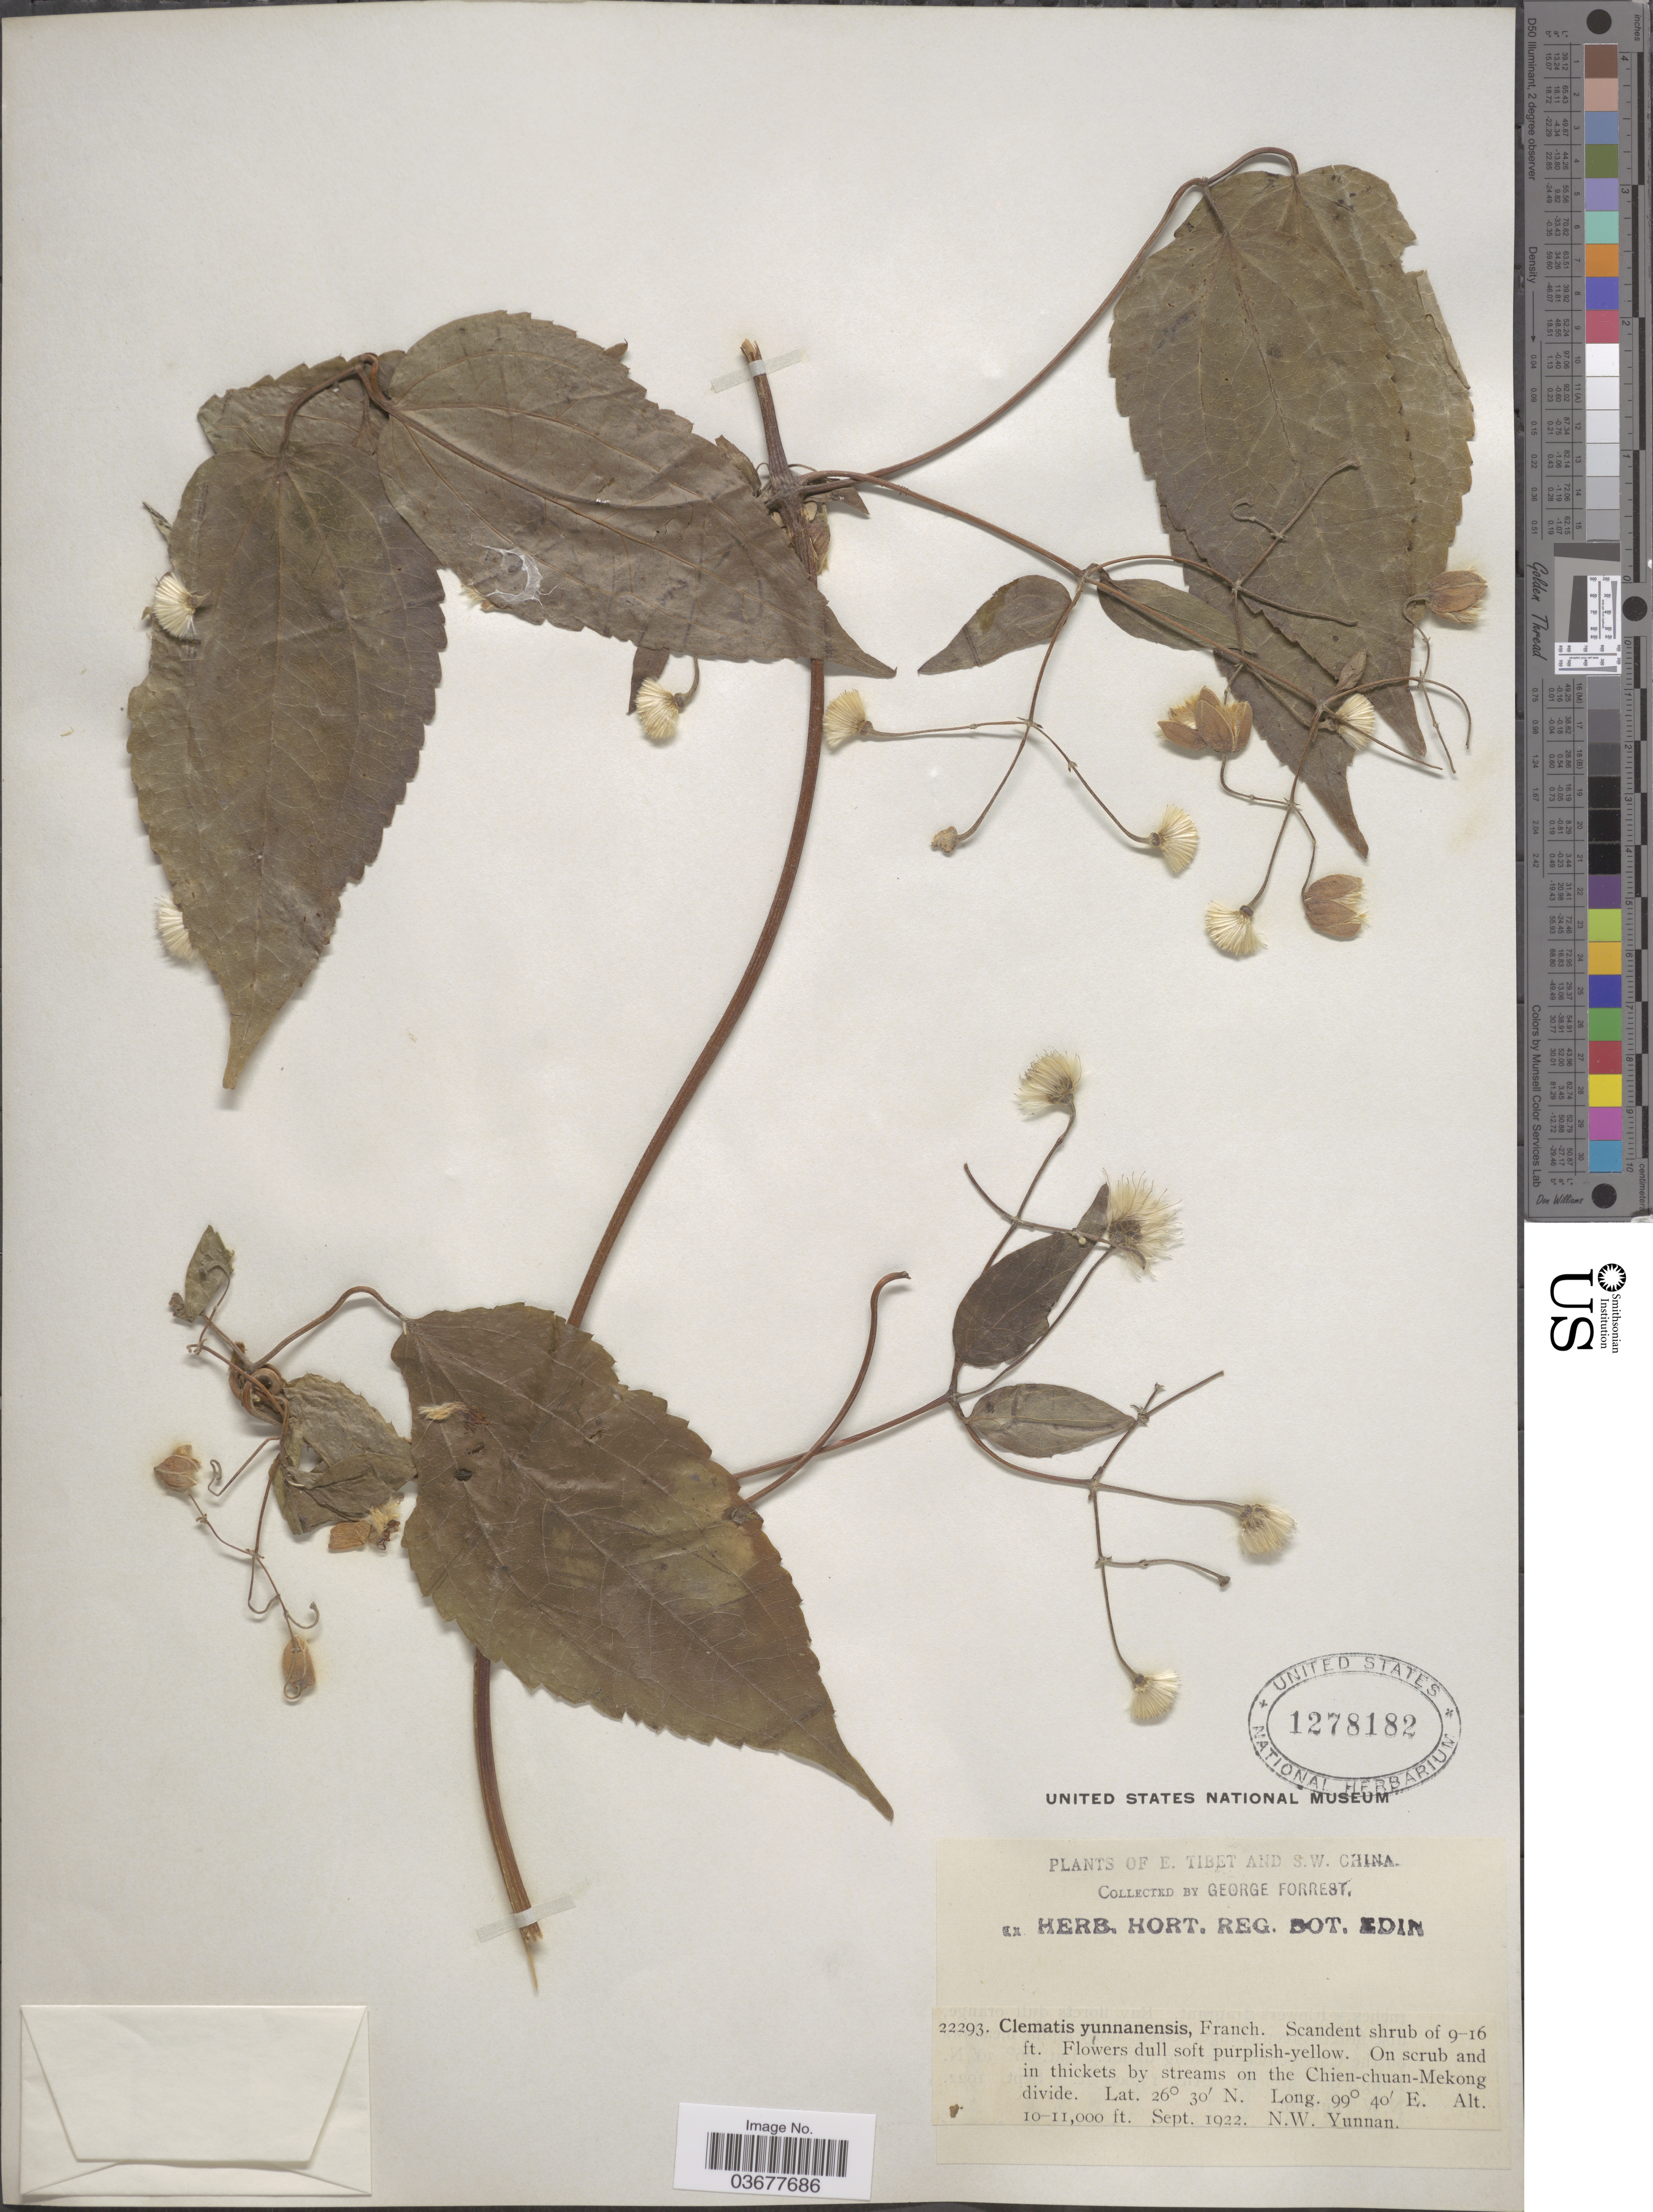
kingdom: Plantae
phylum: Tracheophyta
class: Magnoliopsida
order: Ranunculales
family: Ranunculaceae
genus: Clematis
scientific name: Clematis yunnanensis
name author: Franch.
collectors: G. Forrest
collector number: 22293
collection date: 1922-09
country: China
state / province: Yunnan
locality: S.W. China. On the Chien-chuan-Mekong divide. N.W. Yunnan.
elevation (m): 3048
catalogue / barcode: US 1278182